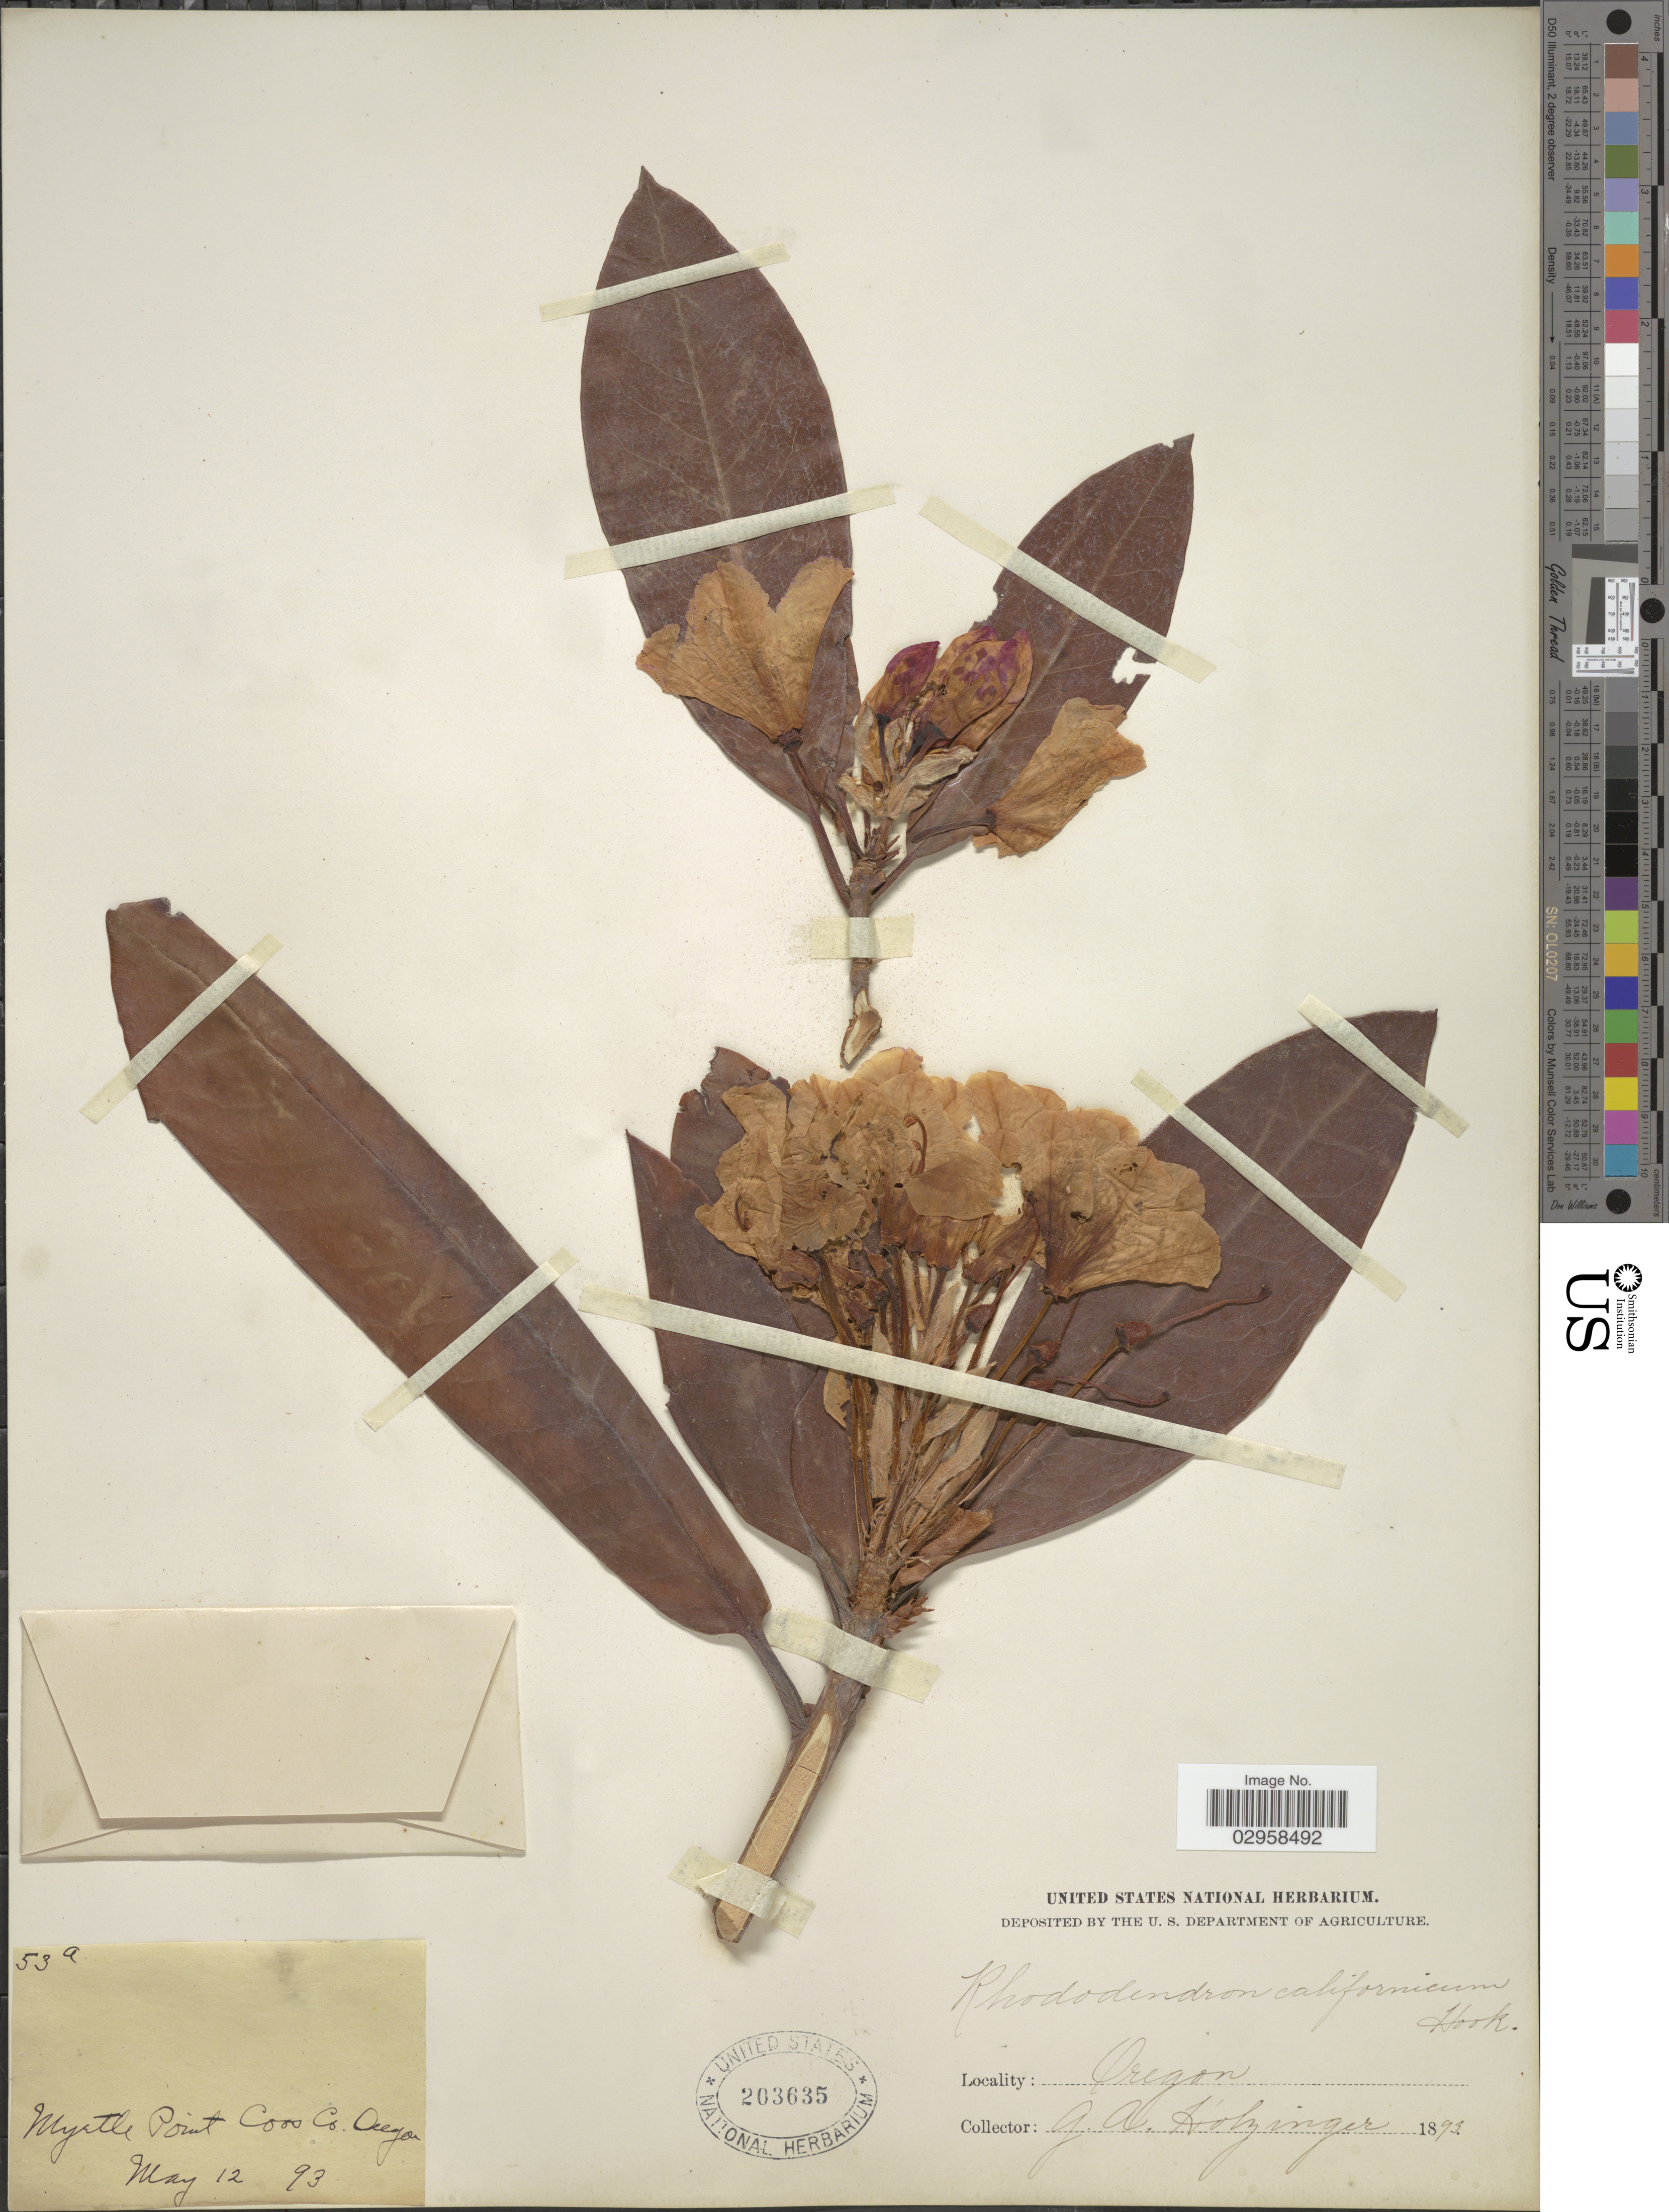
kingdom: Plantae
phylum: Tracheophyta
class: Magnoliopsida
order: Ericales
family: Ericaceae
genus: Rhododendron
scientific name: Rhododendron macrophyllum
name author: D. Don ex G. Don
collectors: G. A. Holzinger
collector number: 53a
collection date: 1893-05-12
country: United States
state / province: Oregon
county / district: Coos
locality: Myrtle Point Coos Co.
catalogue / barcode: US 203635